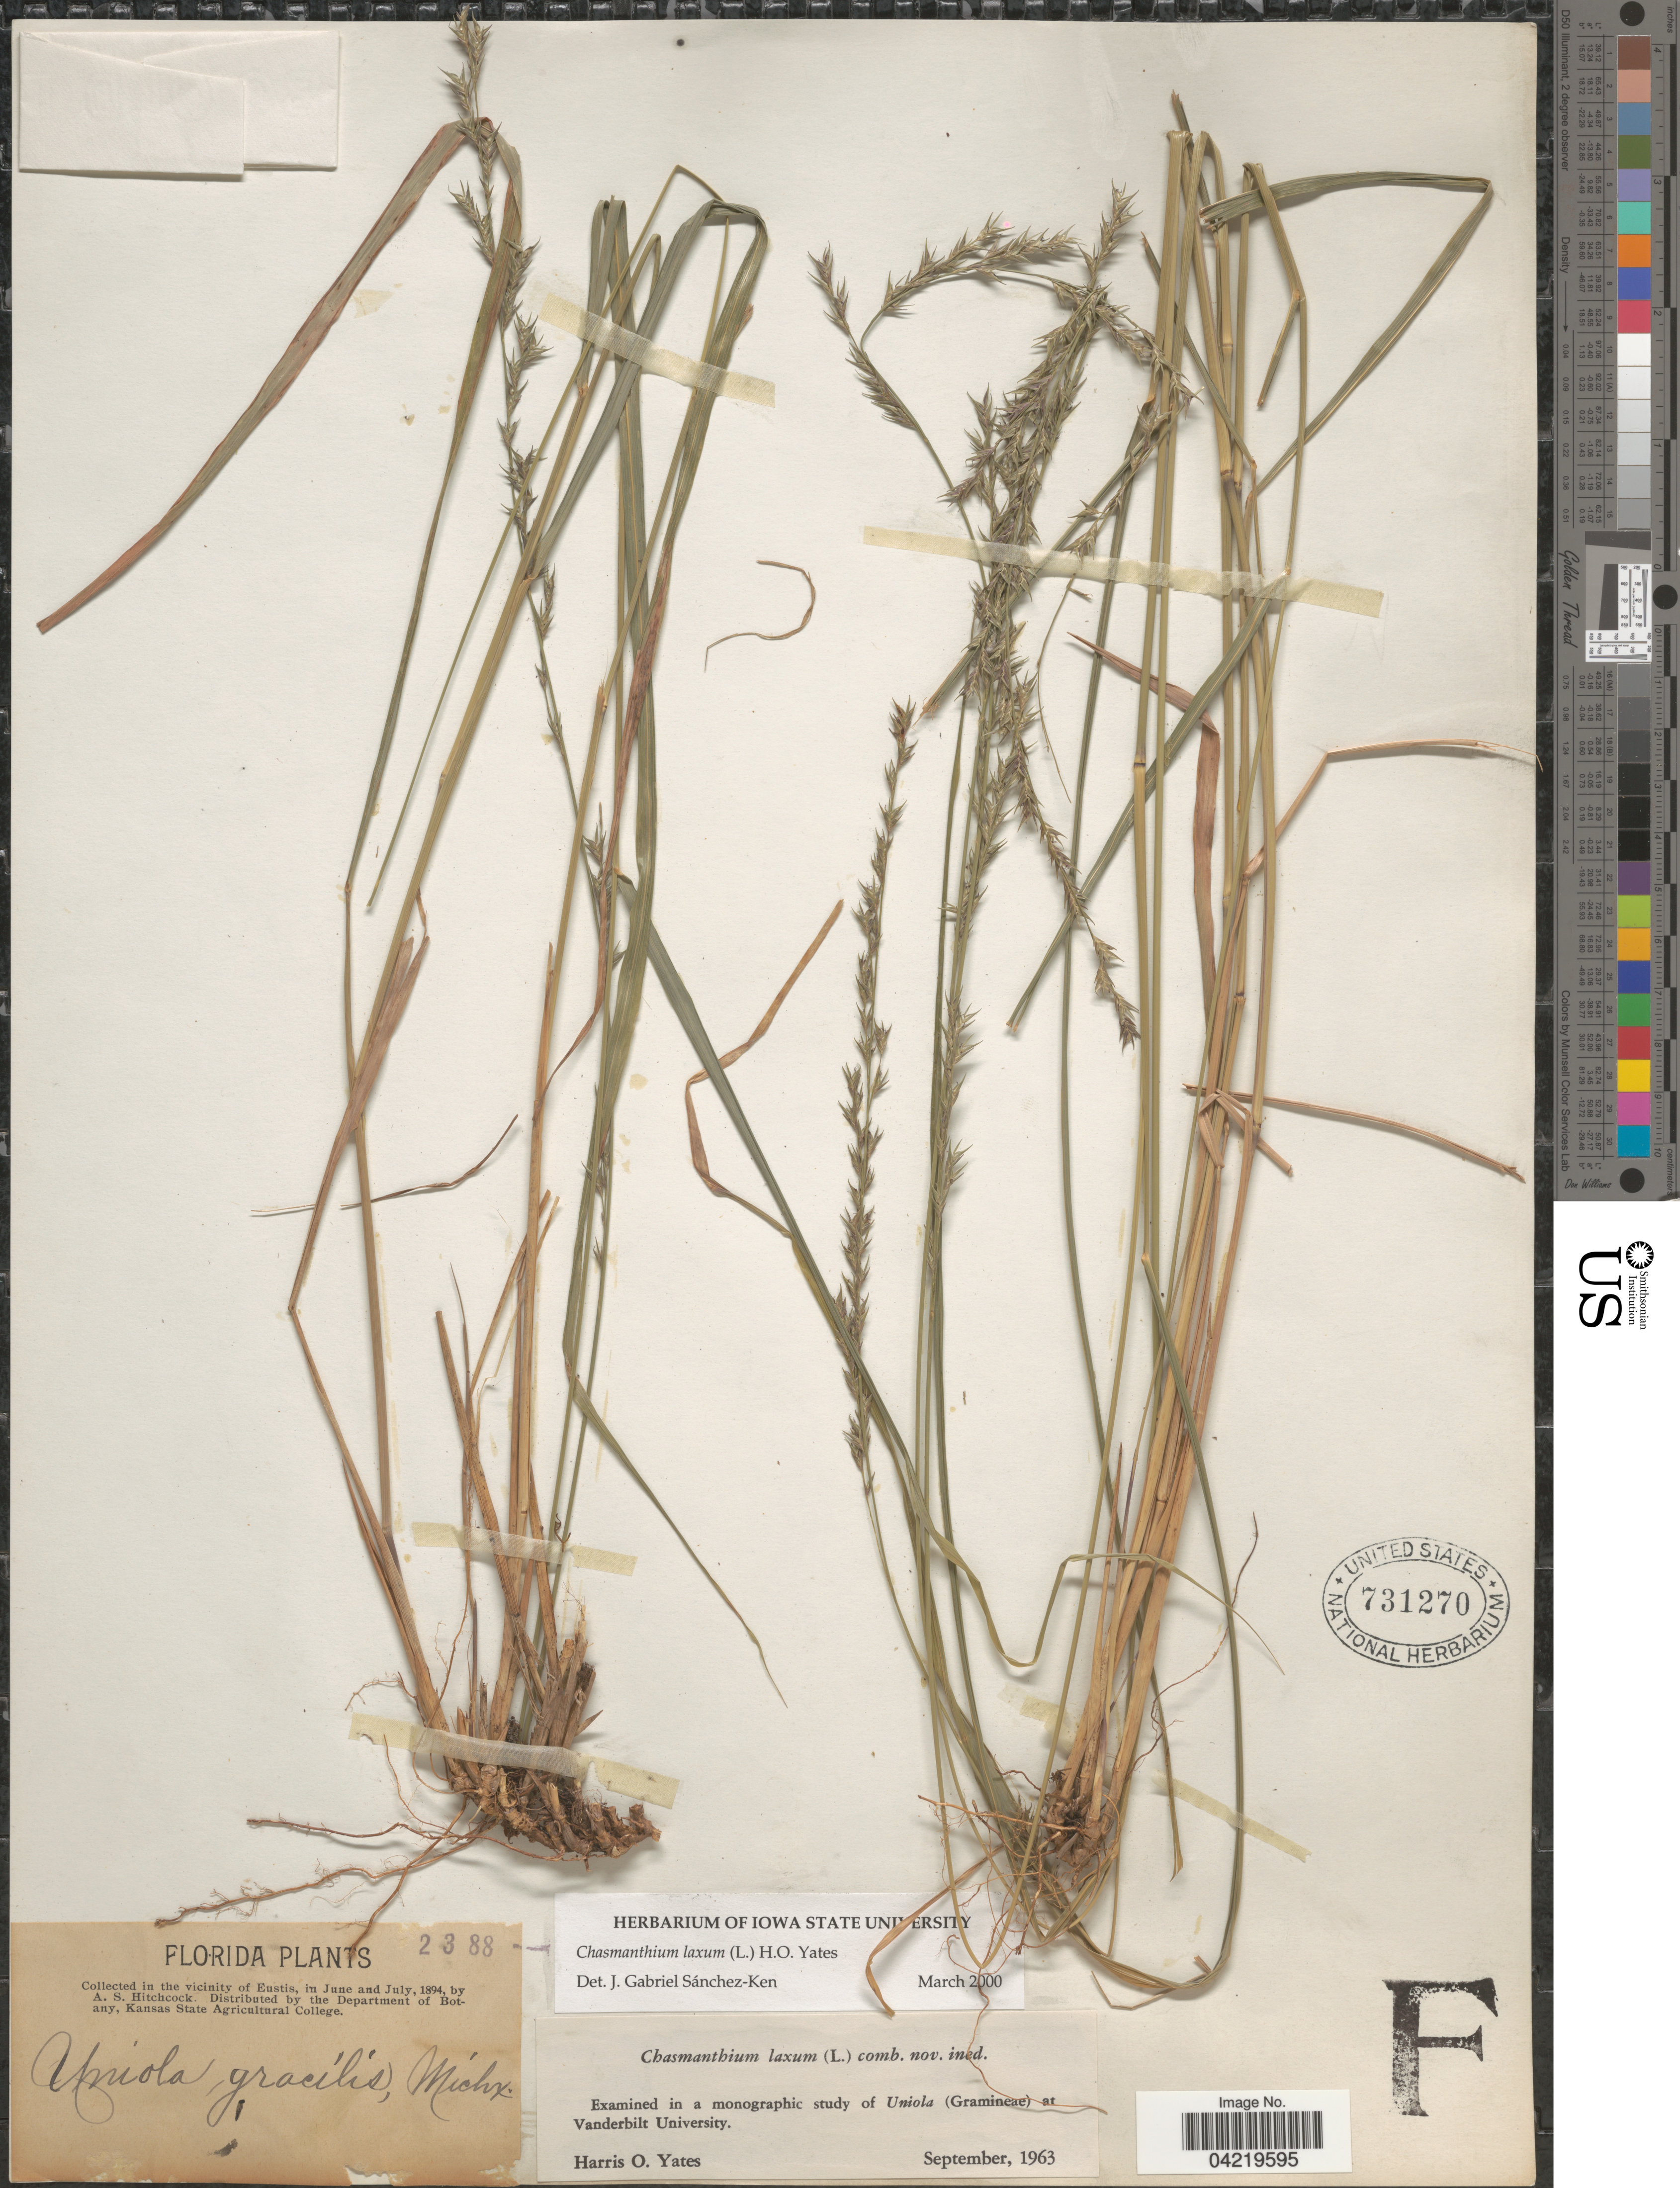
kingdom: Plantae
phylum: Tracheophyta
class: Liliopsida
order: Poales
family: Poaceae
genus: Chasmanthium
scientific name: Chasmanthium laxum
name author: (L.) H.O. Yates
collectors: A. S. Hitchcock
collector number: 2388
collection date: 1894-06/1894-07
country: United States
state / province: Florida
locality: In the vicinity of Eustis.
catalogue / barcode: US 731270